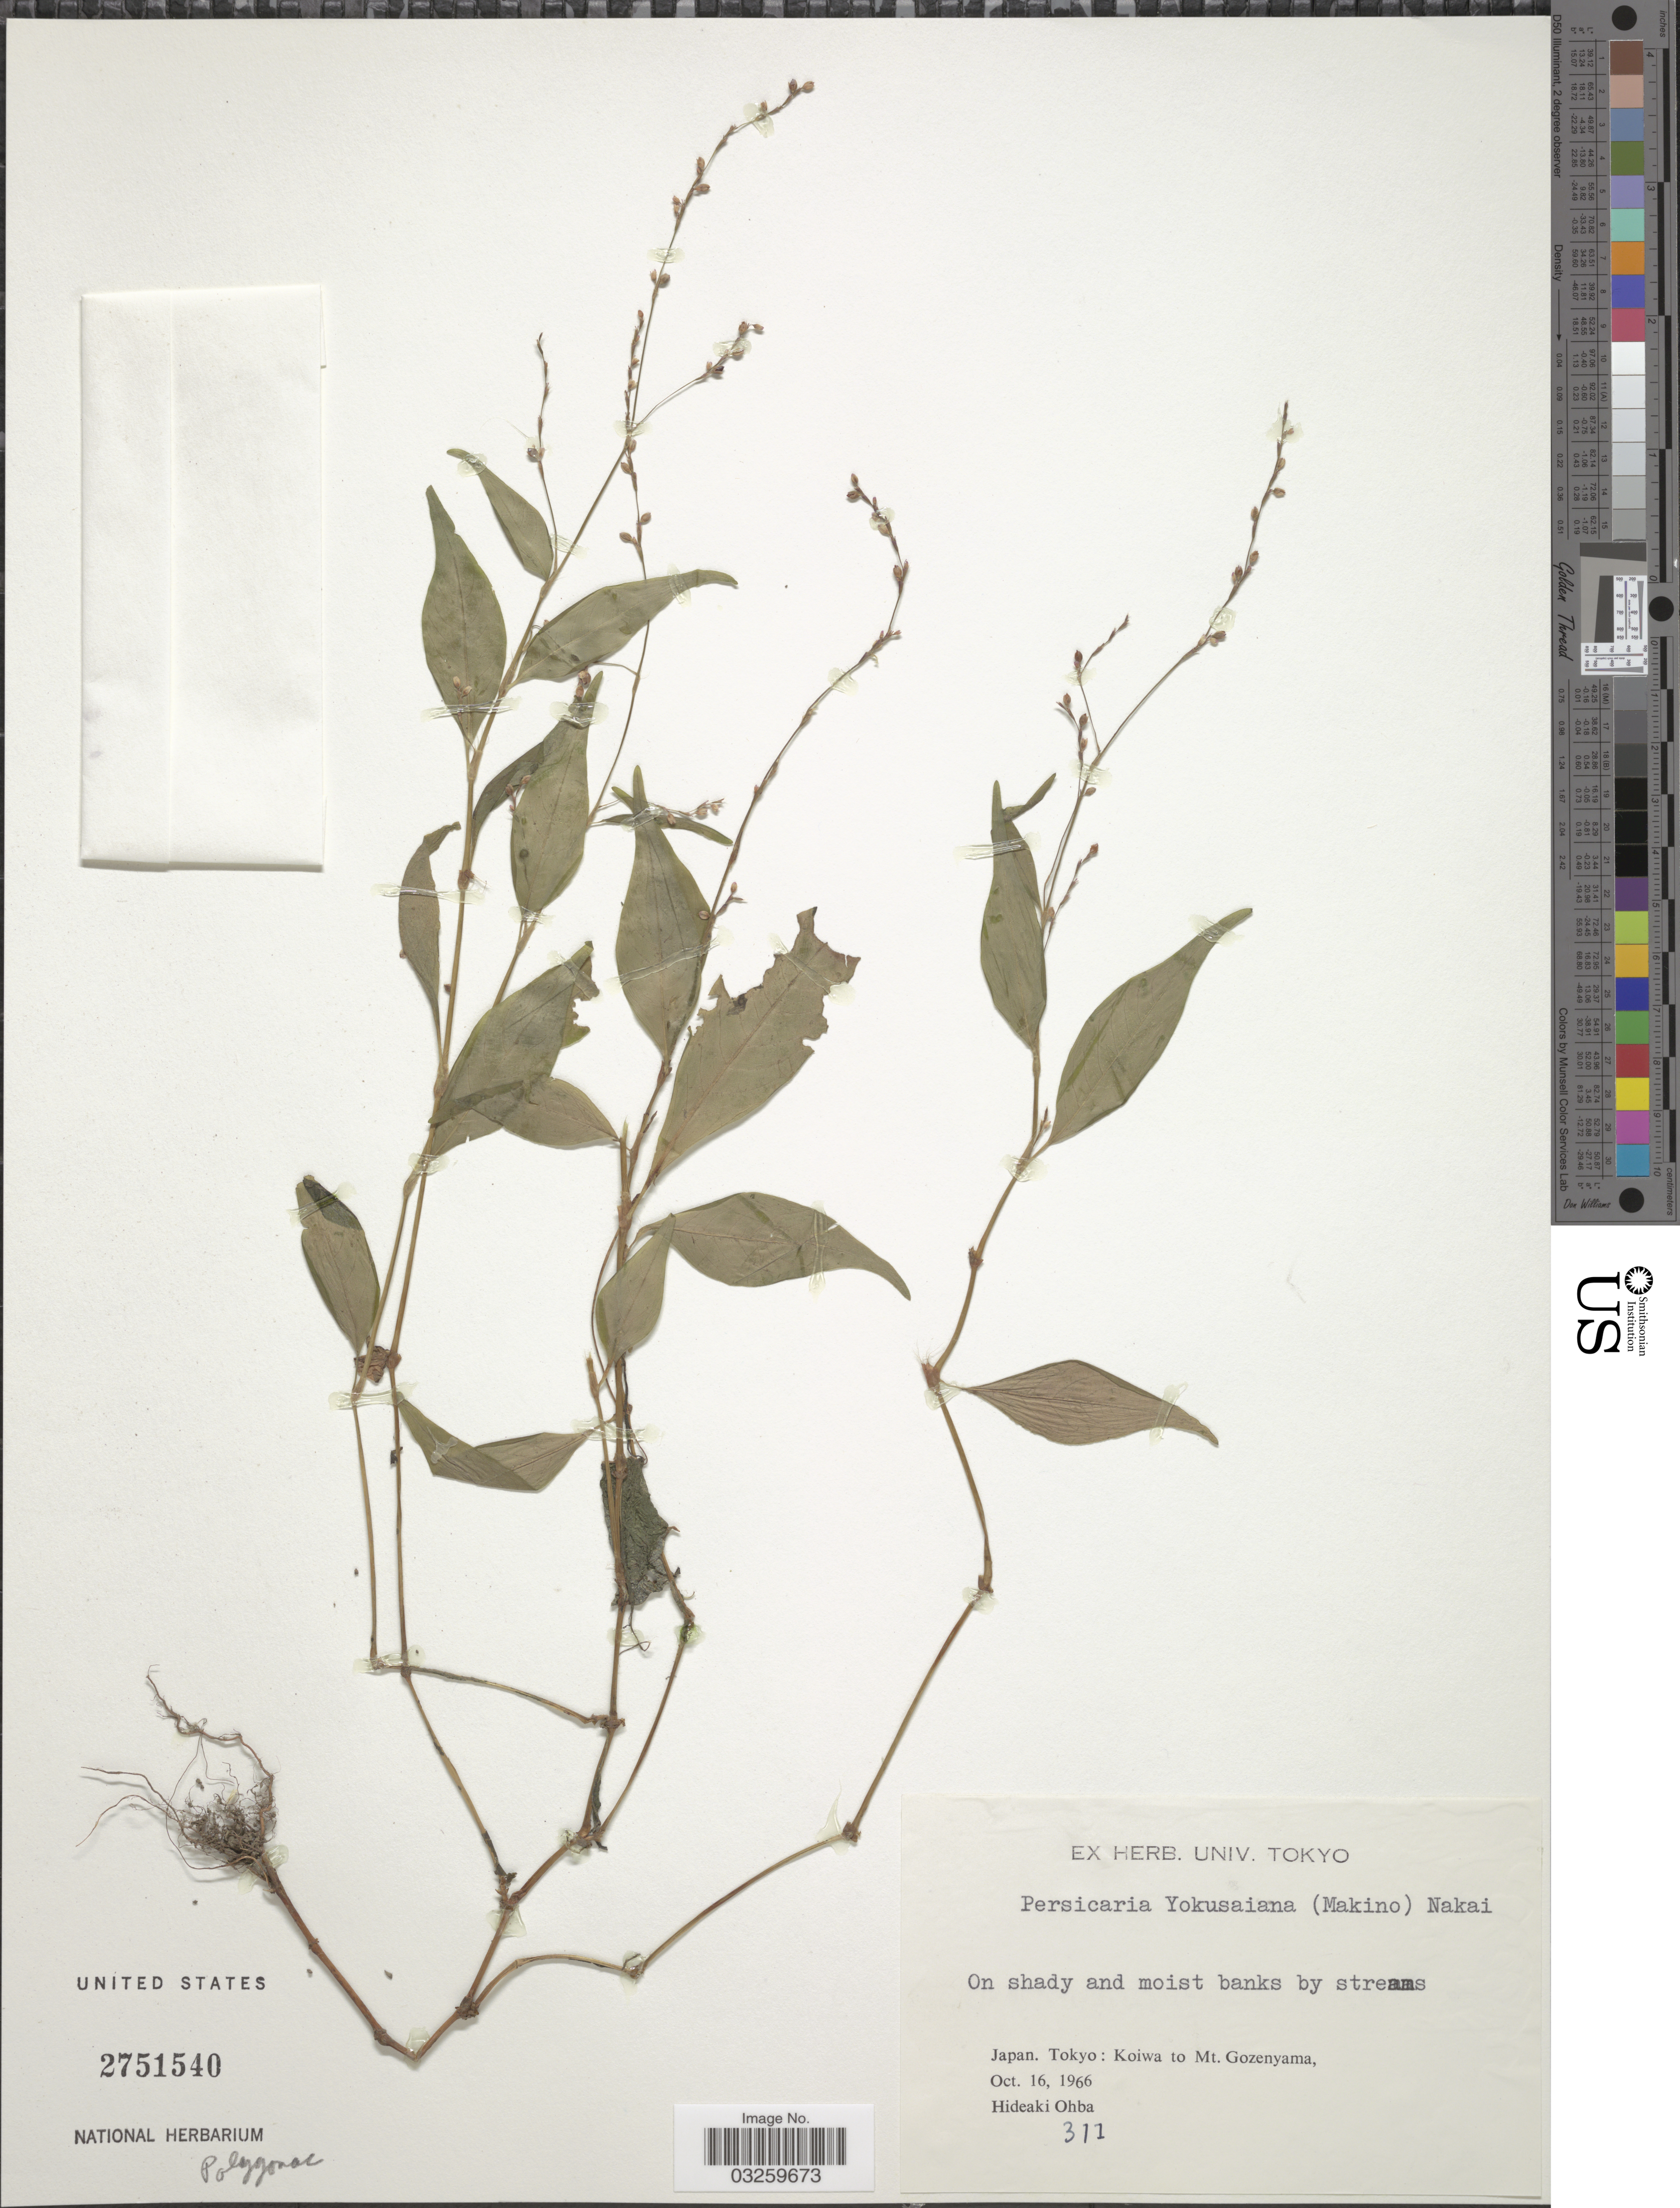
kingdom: Plantae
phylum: Tracheophyta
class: Magnoliopsida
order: Caryophyllales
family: Polygonaceae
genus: Polygonum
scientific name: Polygonum yokusaianum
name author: Makino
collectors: H. Ohba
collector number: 311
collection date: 1966-10-16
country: Japan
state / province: Tokyo, Federal City of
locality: Tokyo: Koiwa to Mt. Gozenyama.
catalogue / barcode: US 2751540